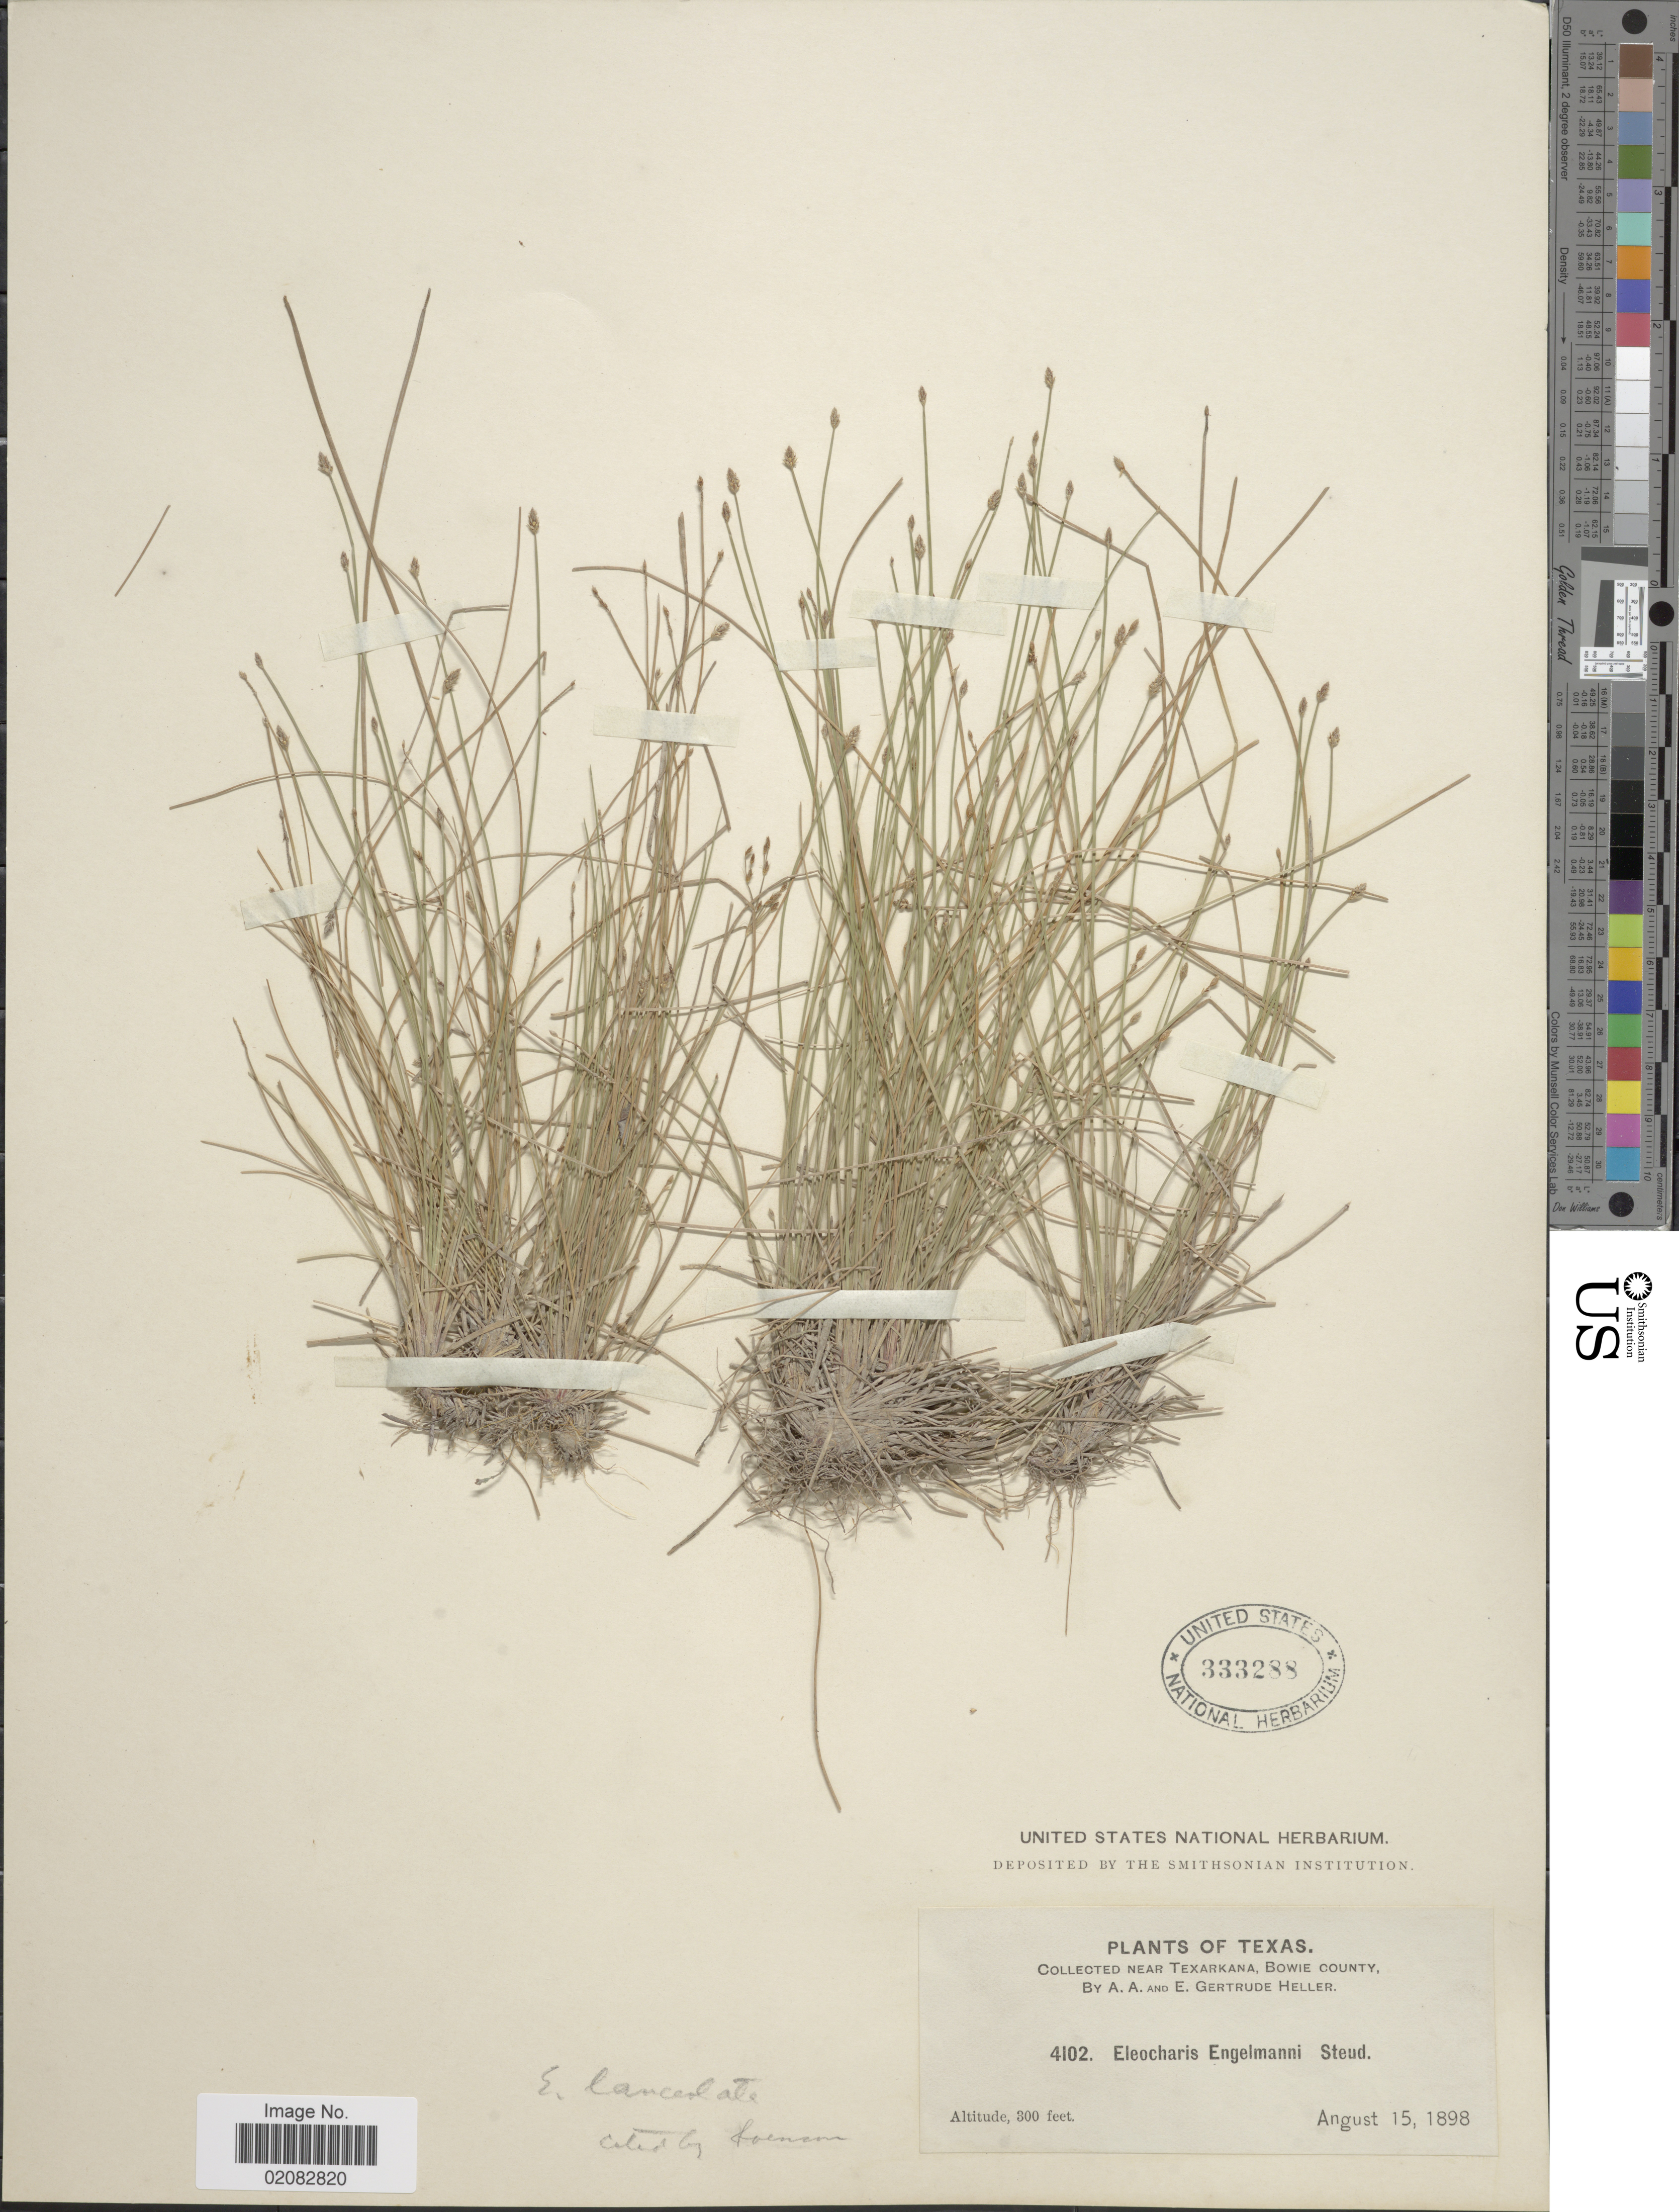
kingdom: Plantae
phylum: Tracheophyta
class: Liliopsida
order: Poales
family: Cyperaceae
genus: Eleocharis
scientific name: Eleocharis lanceolata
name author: Fernald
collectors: A. A. Heller & E. Gertrude Heller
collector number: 4102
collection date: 1898-08-15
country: United States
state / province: Texas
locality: Near Texarkana, Bowie County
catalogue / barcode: US 333288